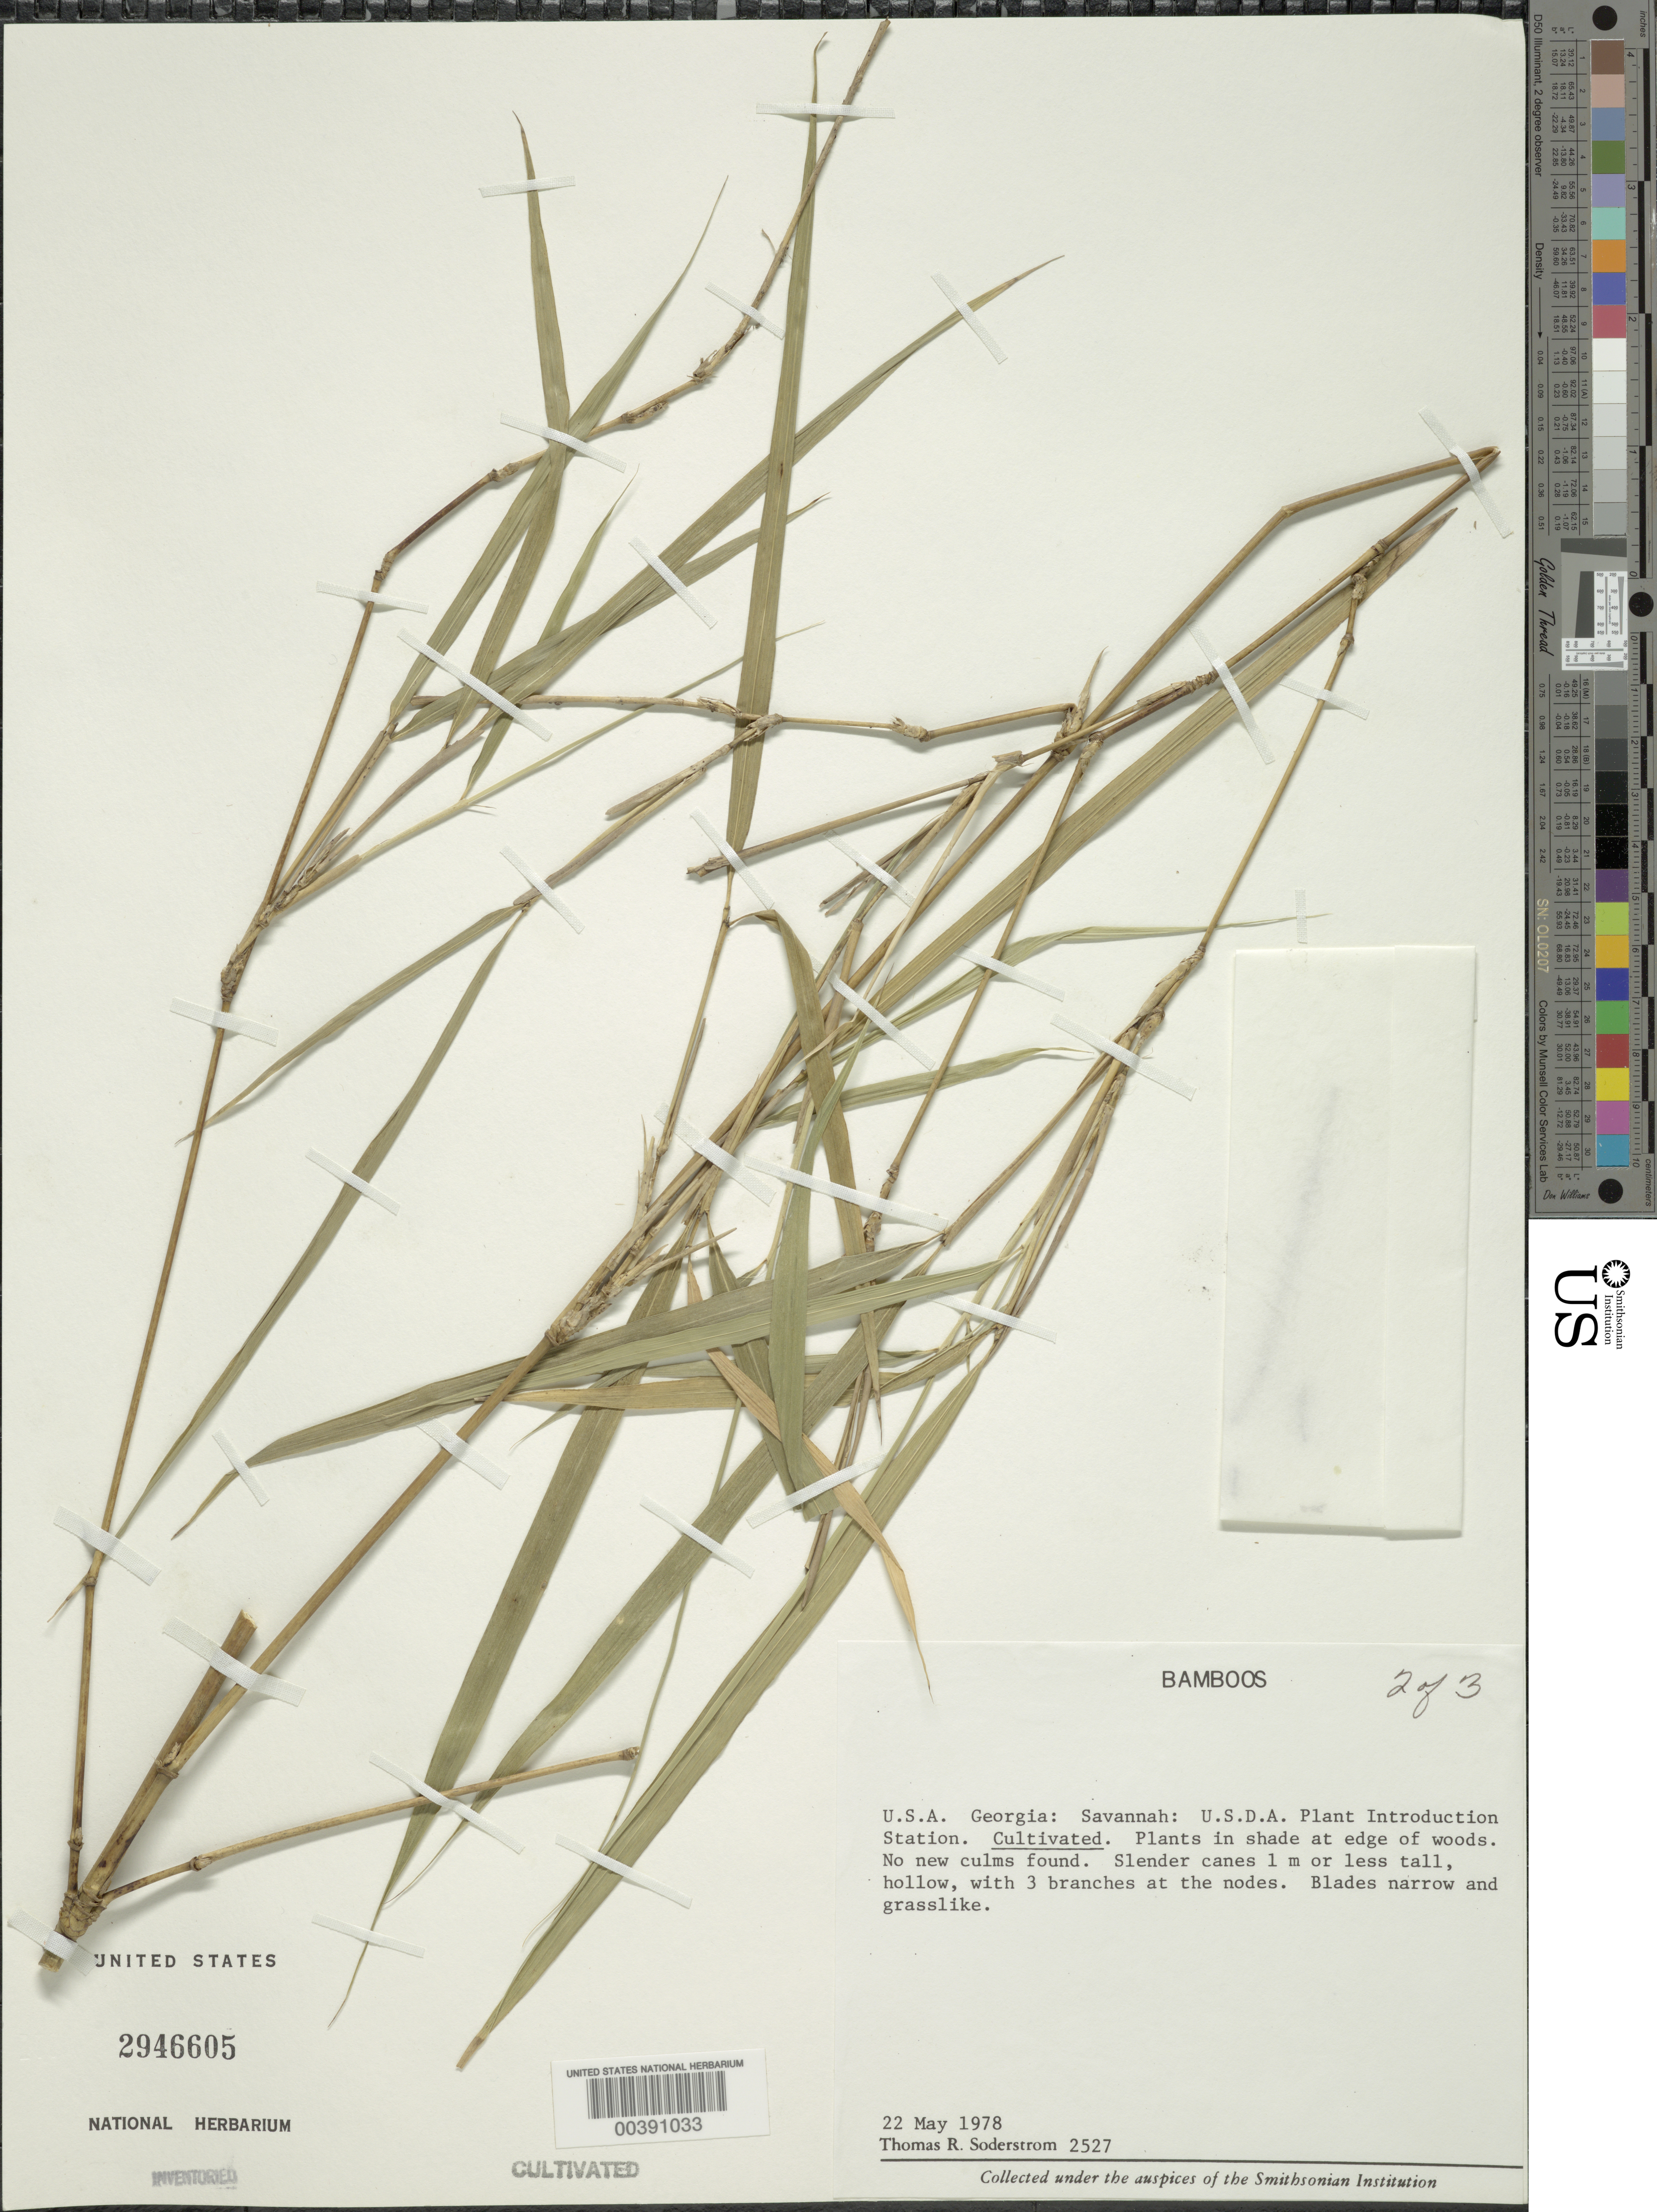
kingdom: Plantae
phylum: Tracheophyta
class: Liliopsida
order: Poales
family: Poaceae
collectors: T. R. Soderstrom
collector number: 2527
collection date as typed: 22 May 1978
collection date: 1978-05-22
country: United States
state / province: Georgia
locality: Savannah, usda pi stat.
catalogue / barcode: US 2946605